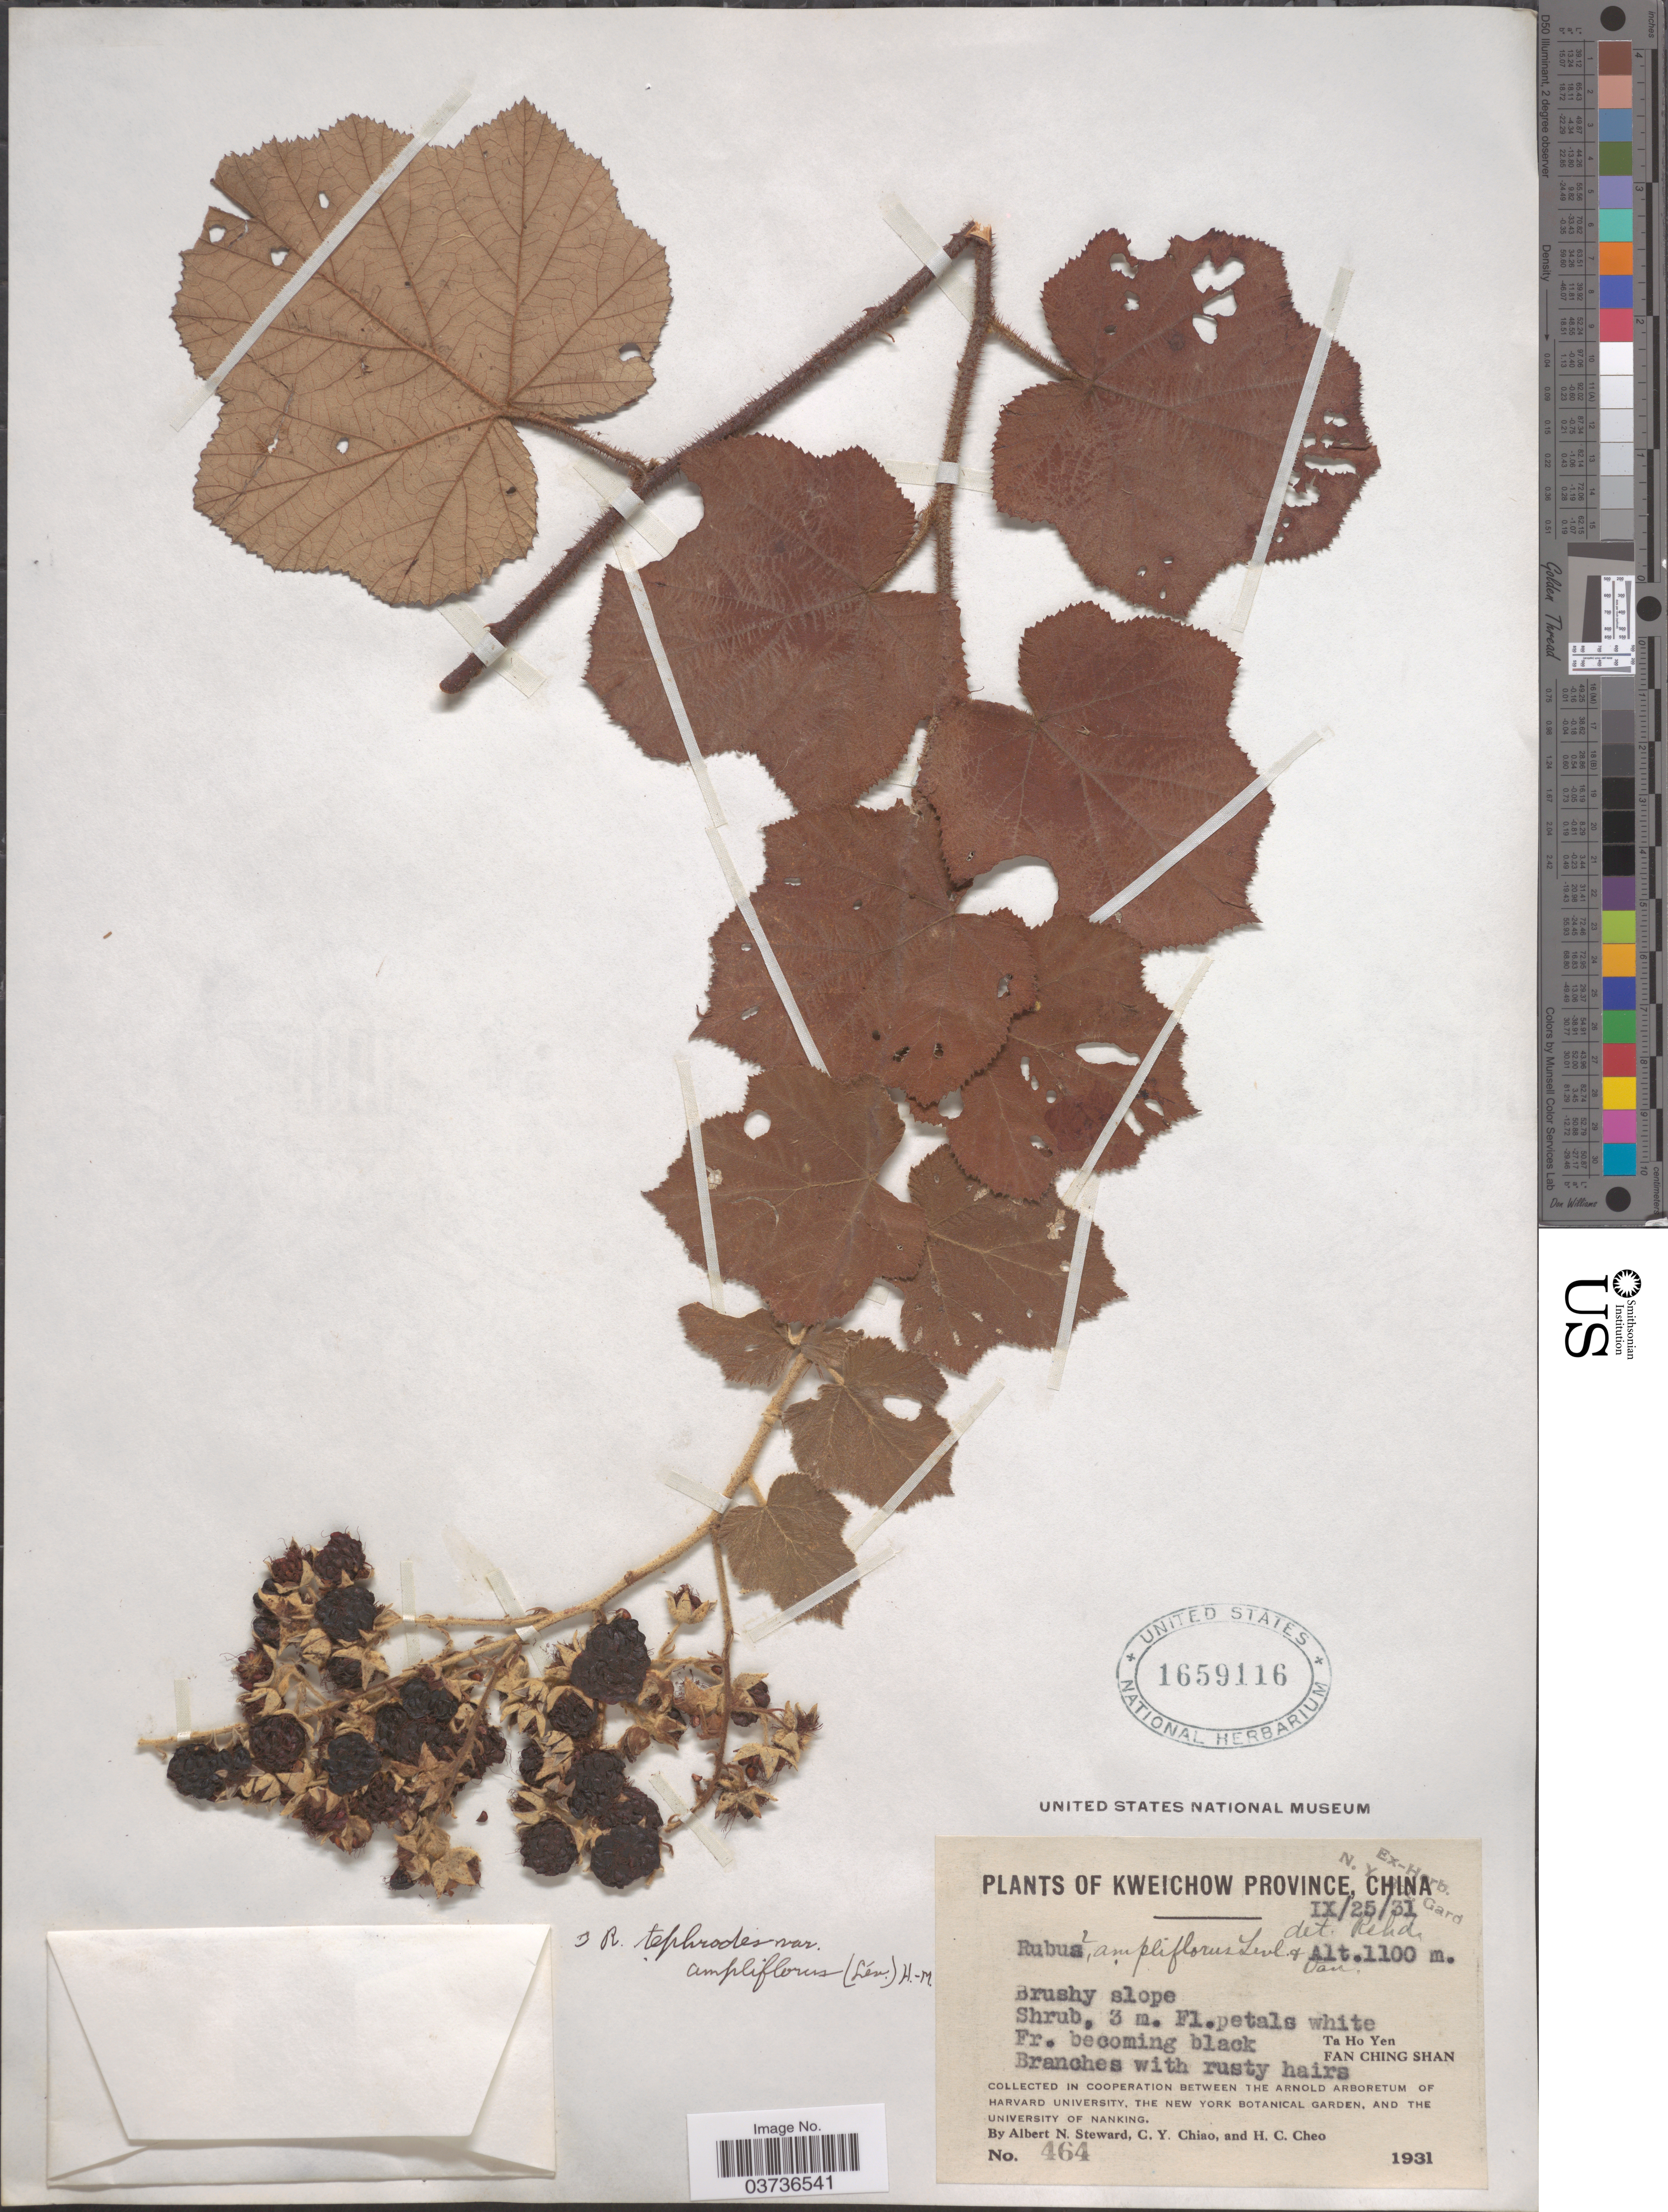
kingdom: Plantae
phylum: Tracheophyta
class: Magnoliopsida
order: Rosales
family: Rosaceae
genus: Rubus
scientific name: Rubus tephrodes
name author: Hance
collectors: A. N. Steward, C. Y. Chiao & H. Cheo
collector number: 464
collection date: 1931-09-25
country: China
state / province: Guizhou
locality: Kweichow Province. Ta Ho Yen. Fan Ching Shan.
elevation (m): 110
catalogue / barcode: US 1659116